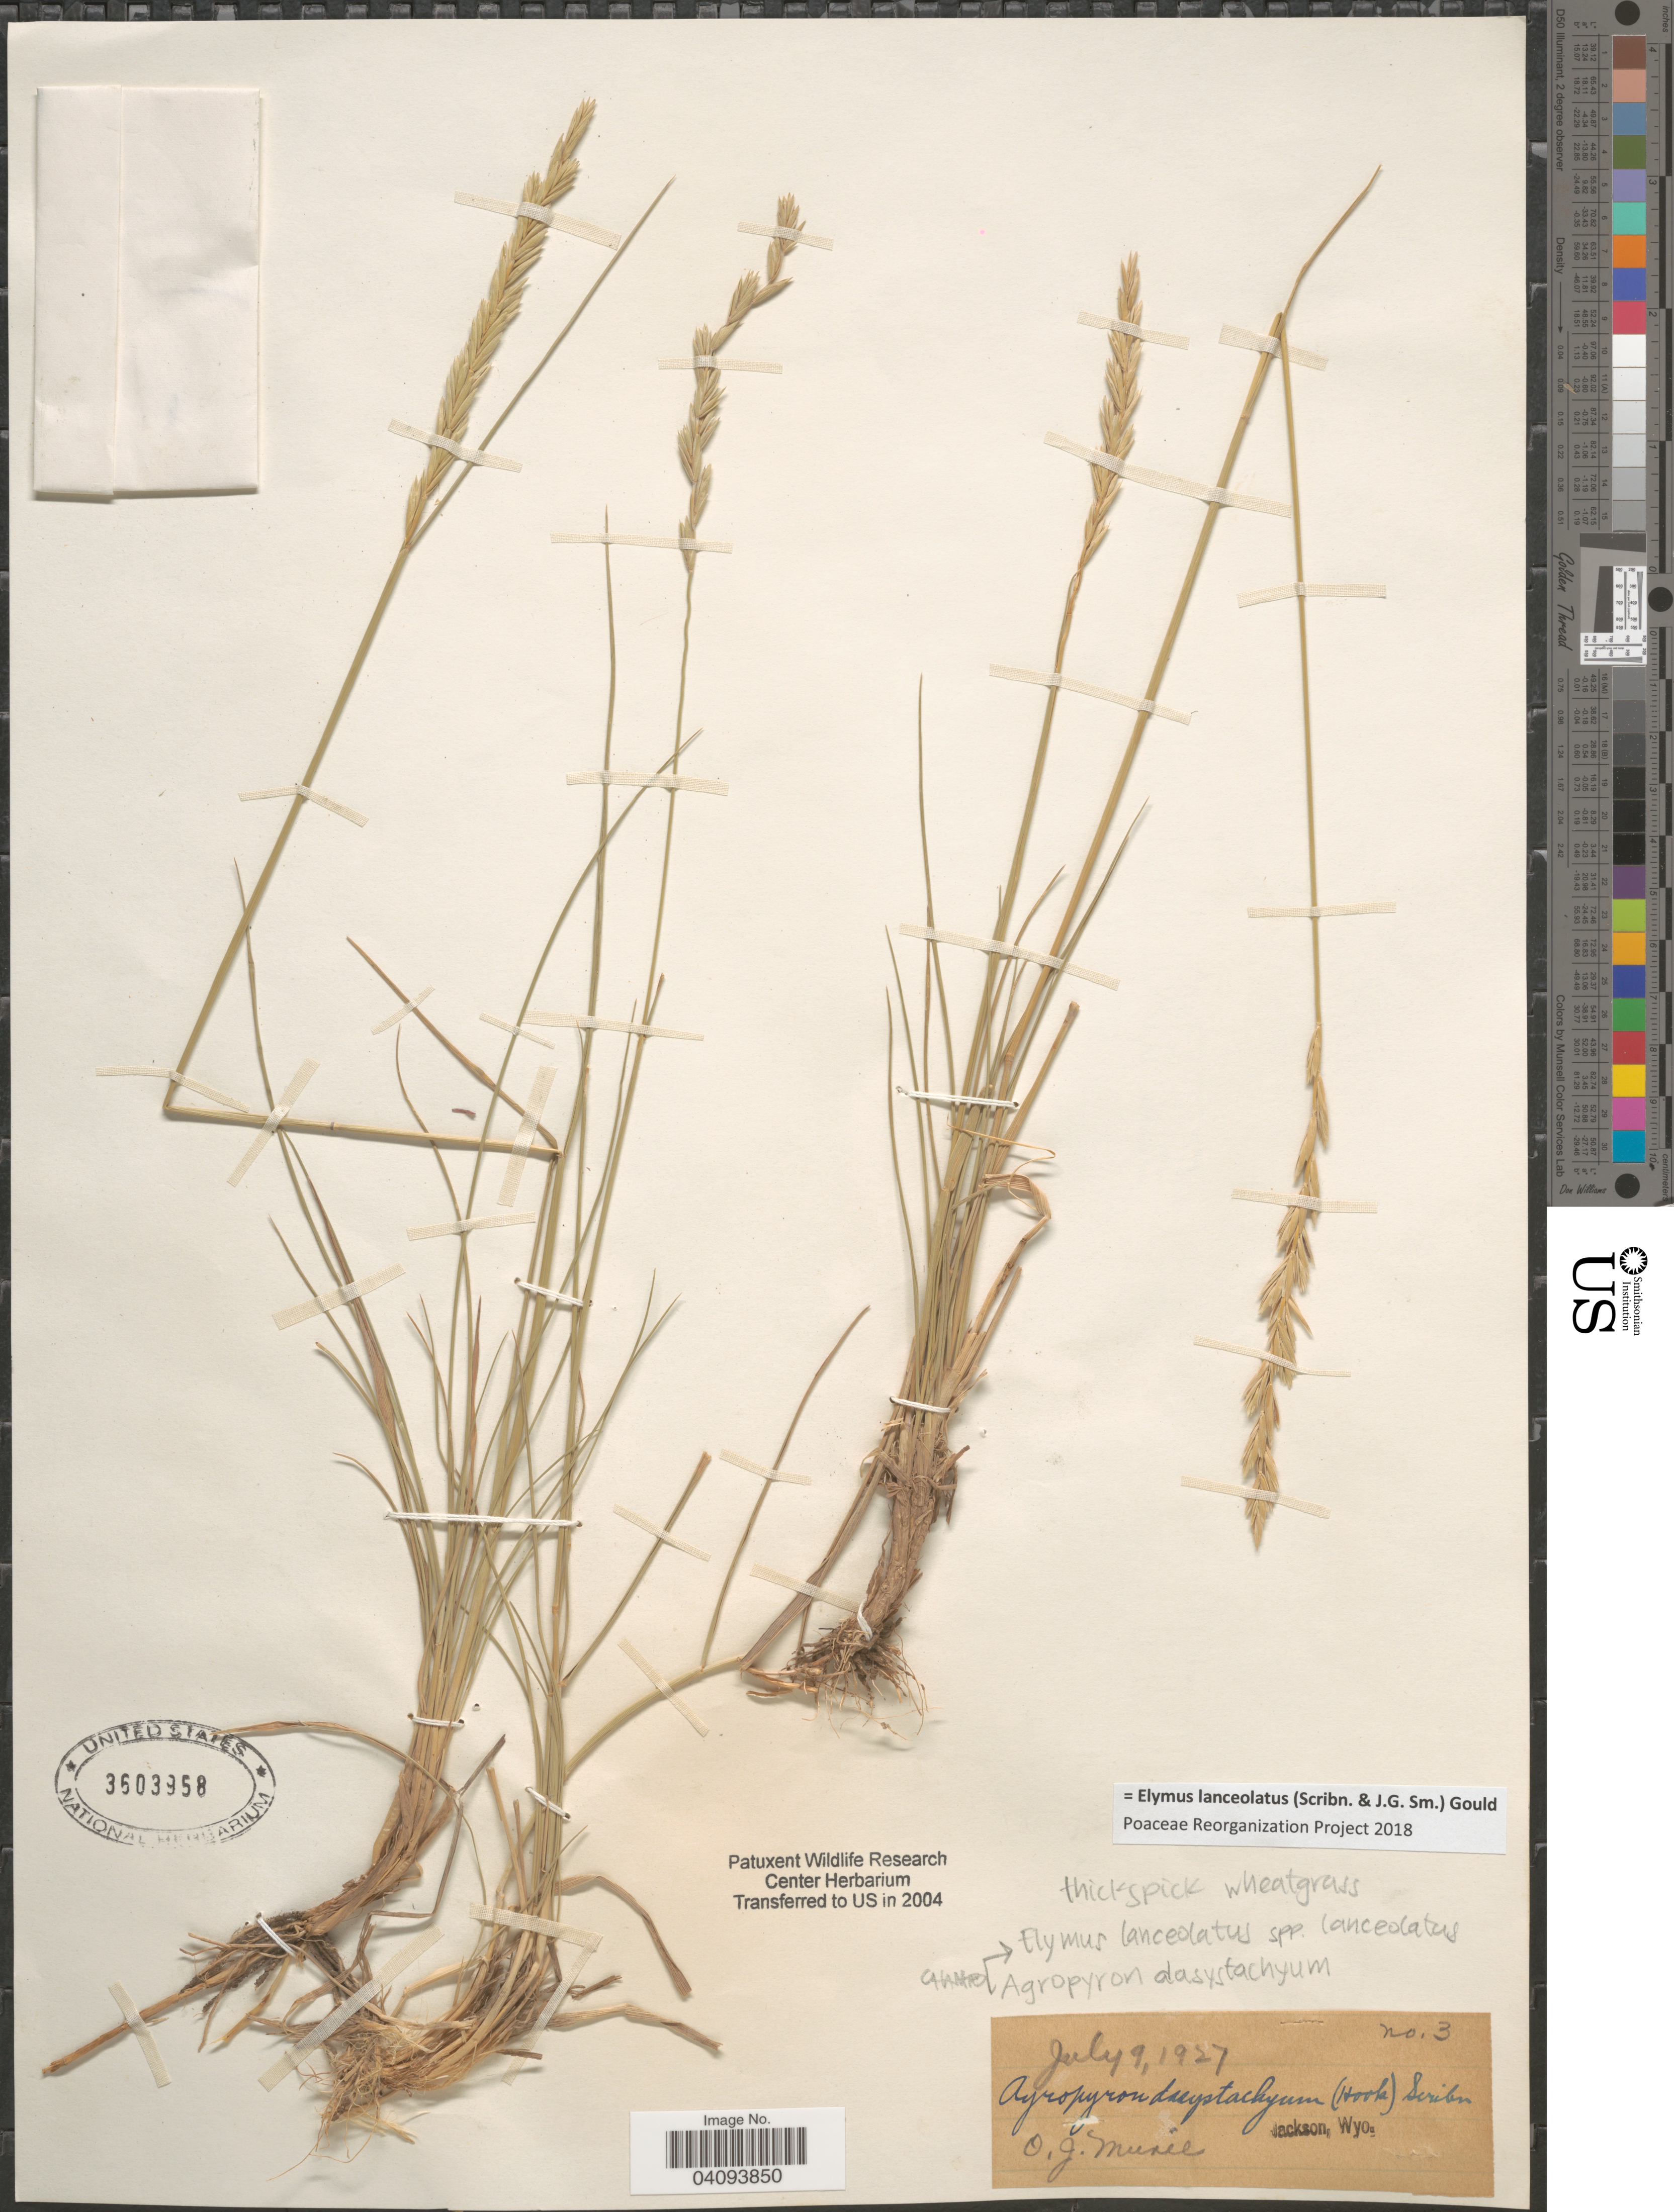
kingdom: Plantae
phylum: Tracheophyta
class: Liliopsida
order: Poales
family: Poaceae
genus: Elymus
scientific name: Elymus lanceolatus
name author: (Scribn. & J.G. Sm.) Gould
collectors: O. Murie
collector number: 3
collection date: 1927-07-09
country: United States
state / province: Wyoming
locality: Jackson.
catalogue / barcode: US 3603958